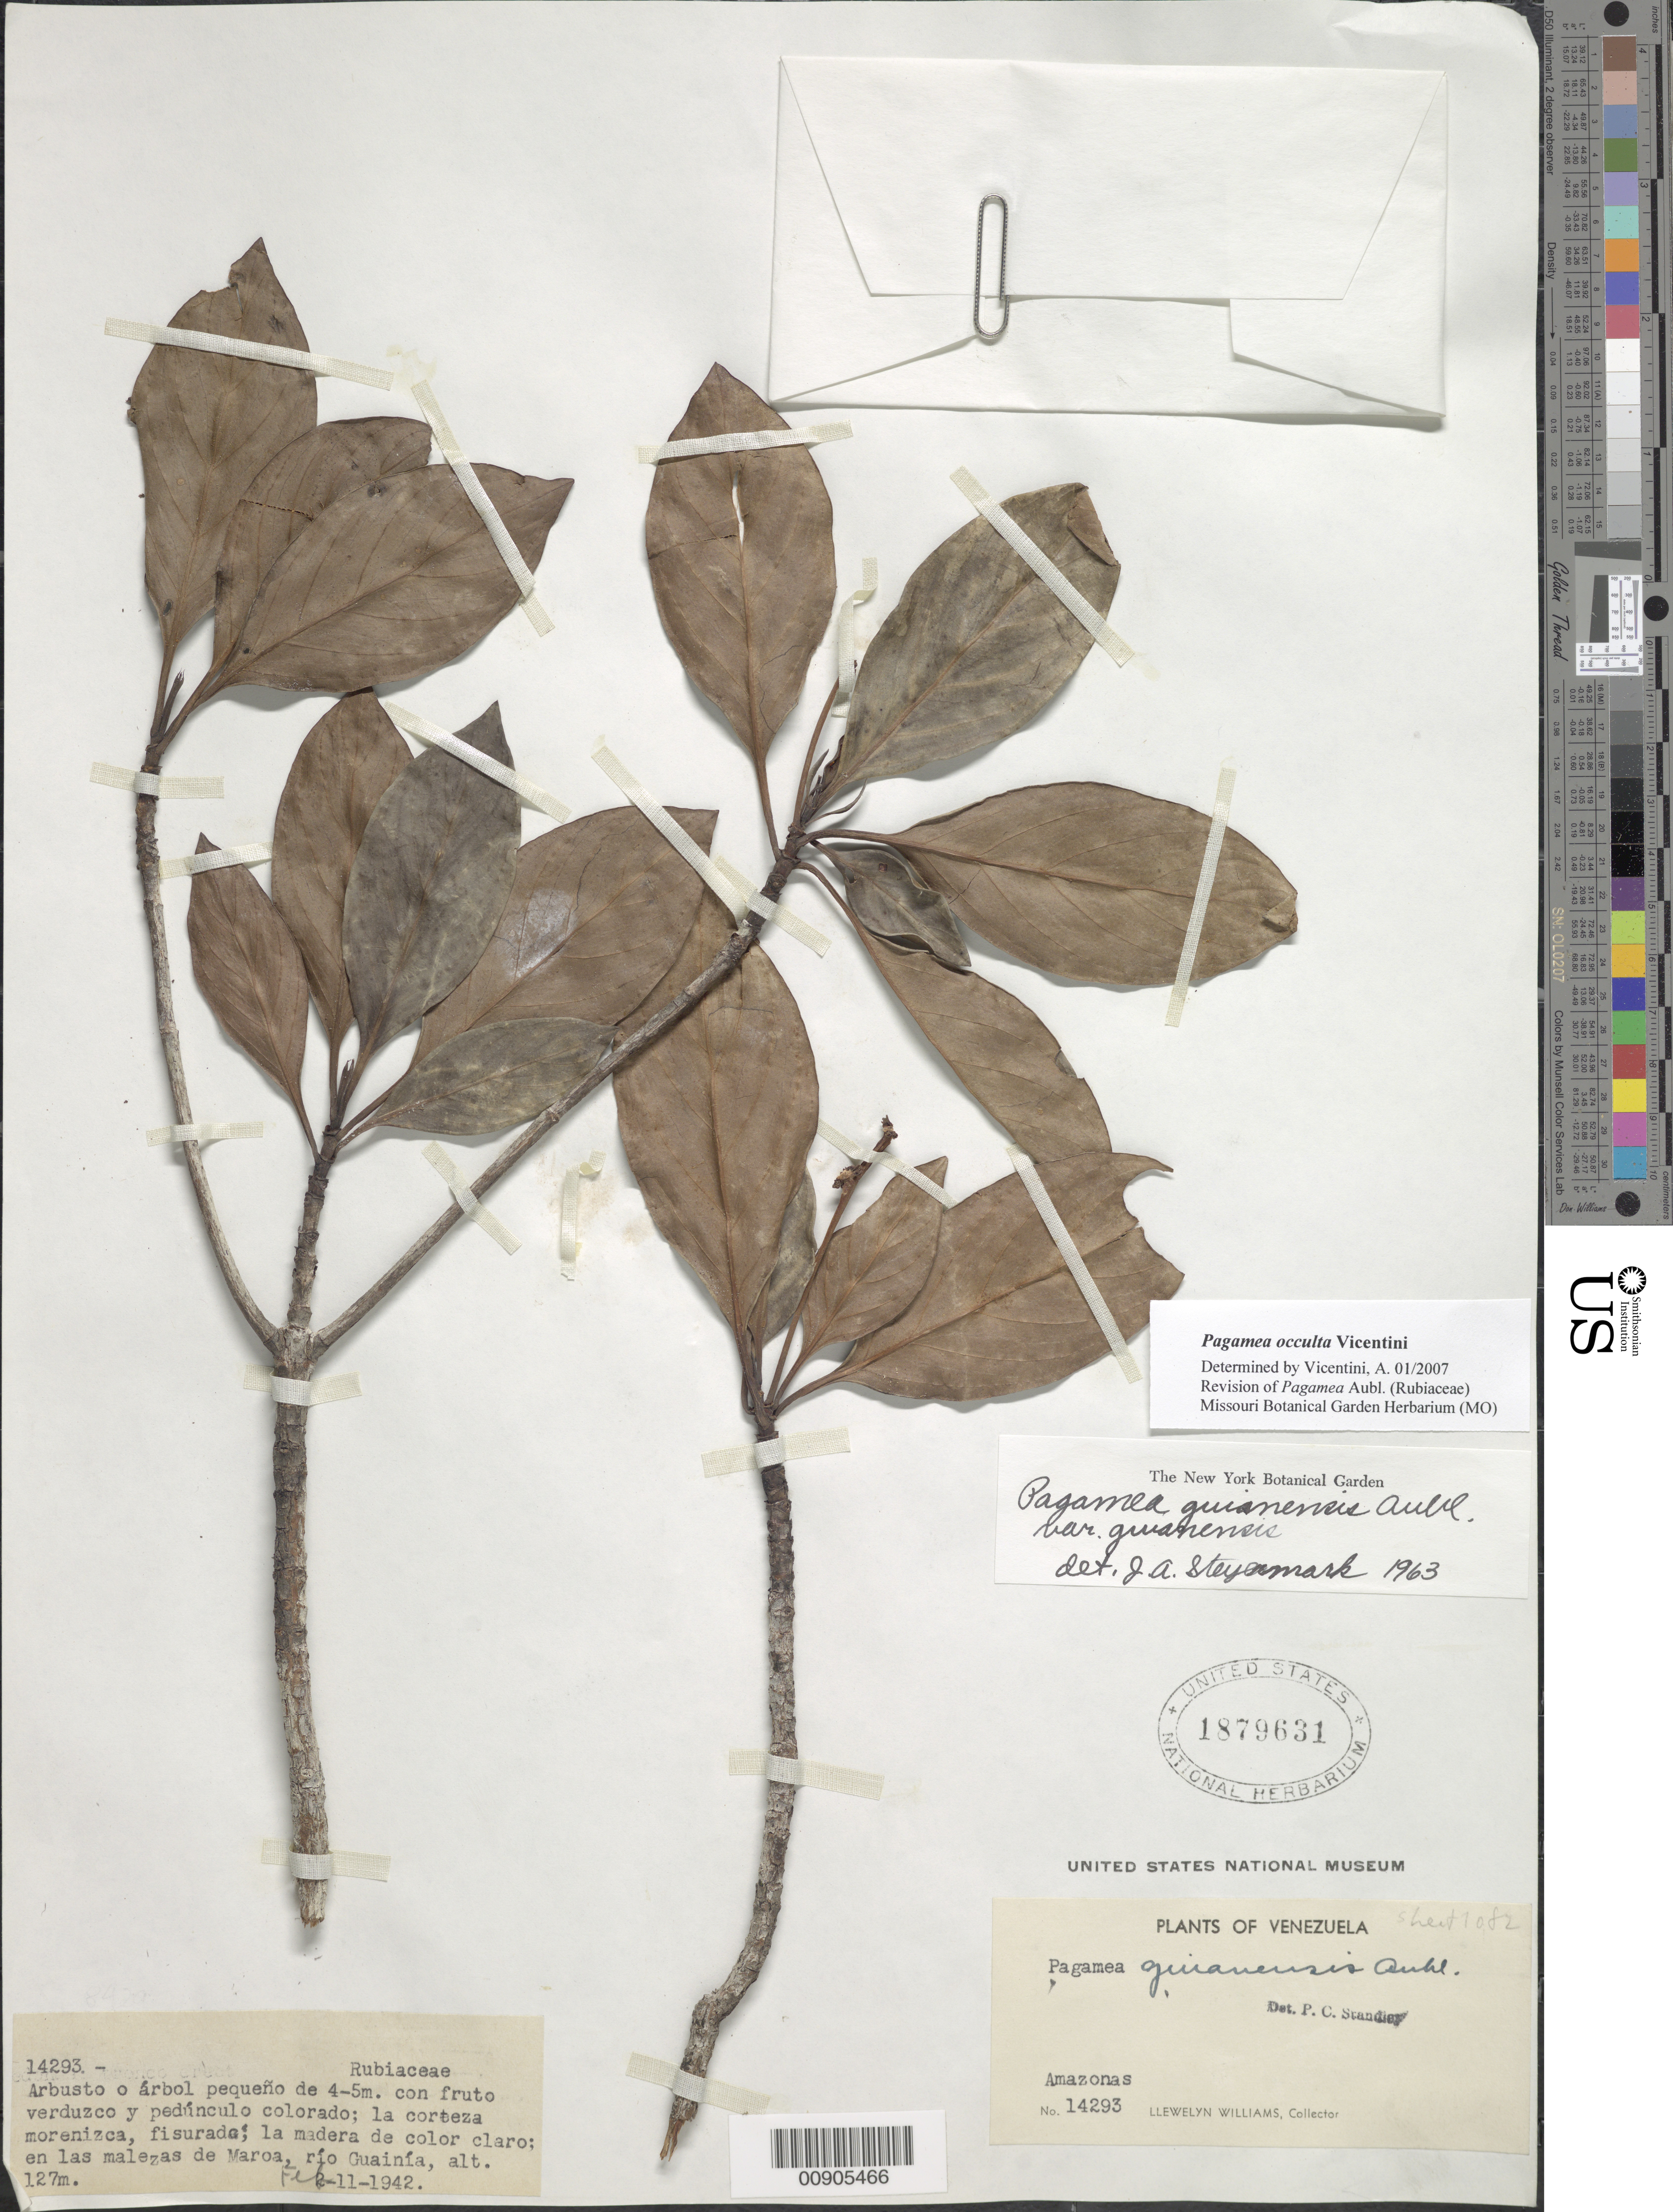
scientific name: unpublished name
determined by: Vicentini, A.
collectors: Ll. Williams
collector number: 14293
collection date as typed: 11-Feb-42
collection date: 1942-02-11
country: Venezuela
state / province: Amazonas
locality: Maroa, Río Guainía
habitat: Malezas de Maroa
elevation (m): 127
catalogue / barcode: US 1879631